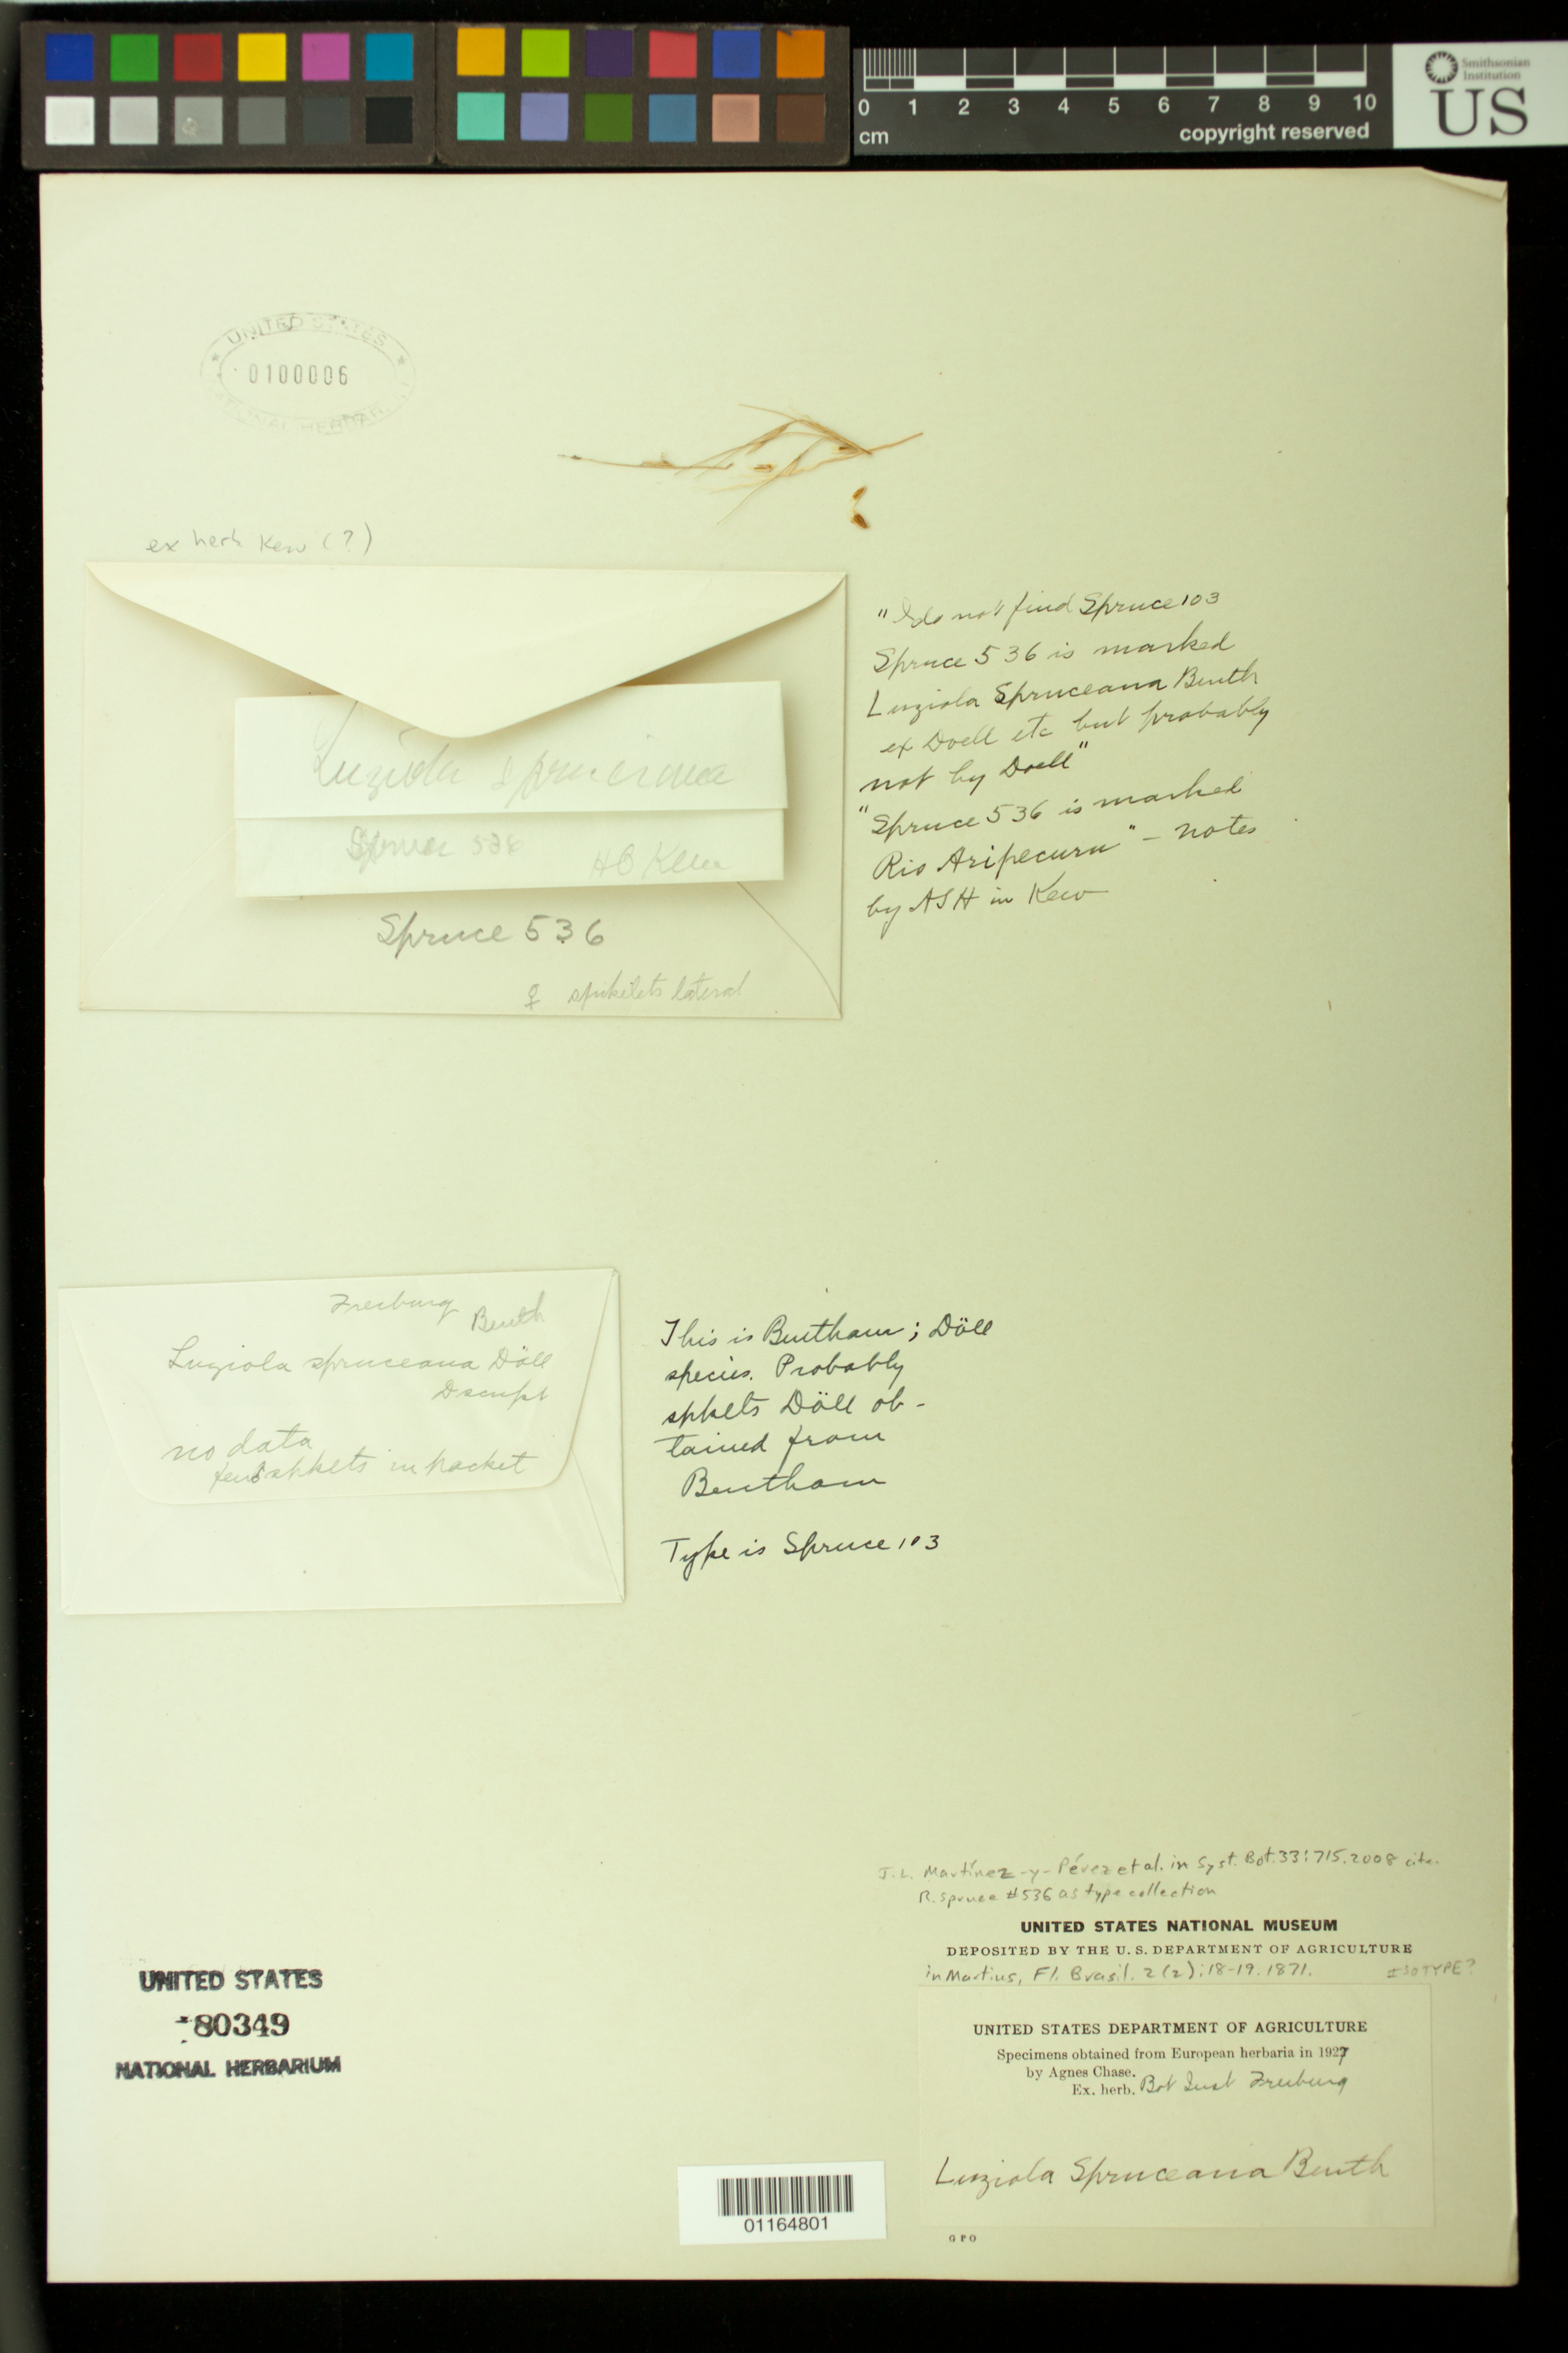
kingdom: Plantae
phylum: Tracheophyta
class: Liliopsida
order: Poales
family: Poaceae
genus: Luziola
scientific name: Luziola spruceana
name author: Benth. ex Döll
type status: Possible Type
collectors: G. Bentham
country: Brazil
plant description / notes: Fragmentary material of type (?) specimen ex herb. Freiburg, "no data".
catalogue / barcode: US 80349-2